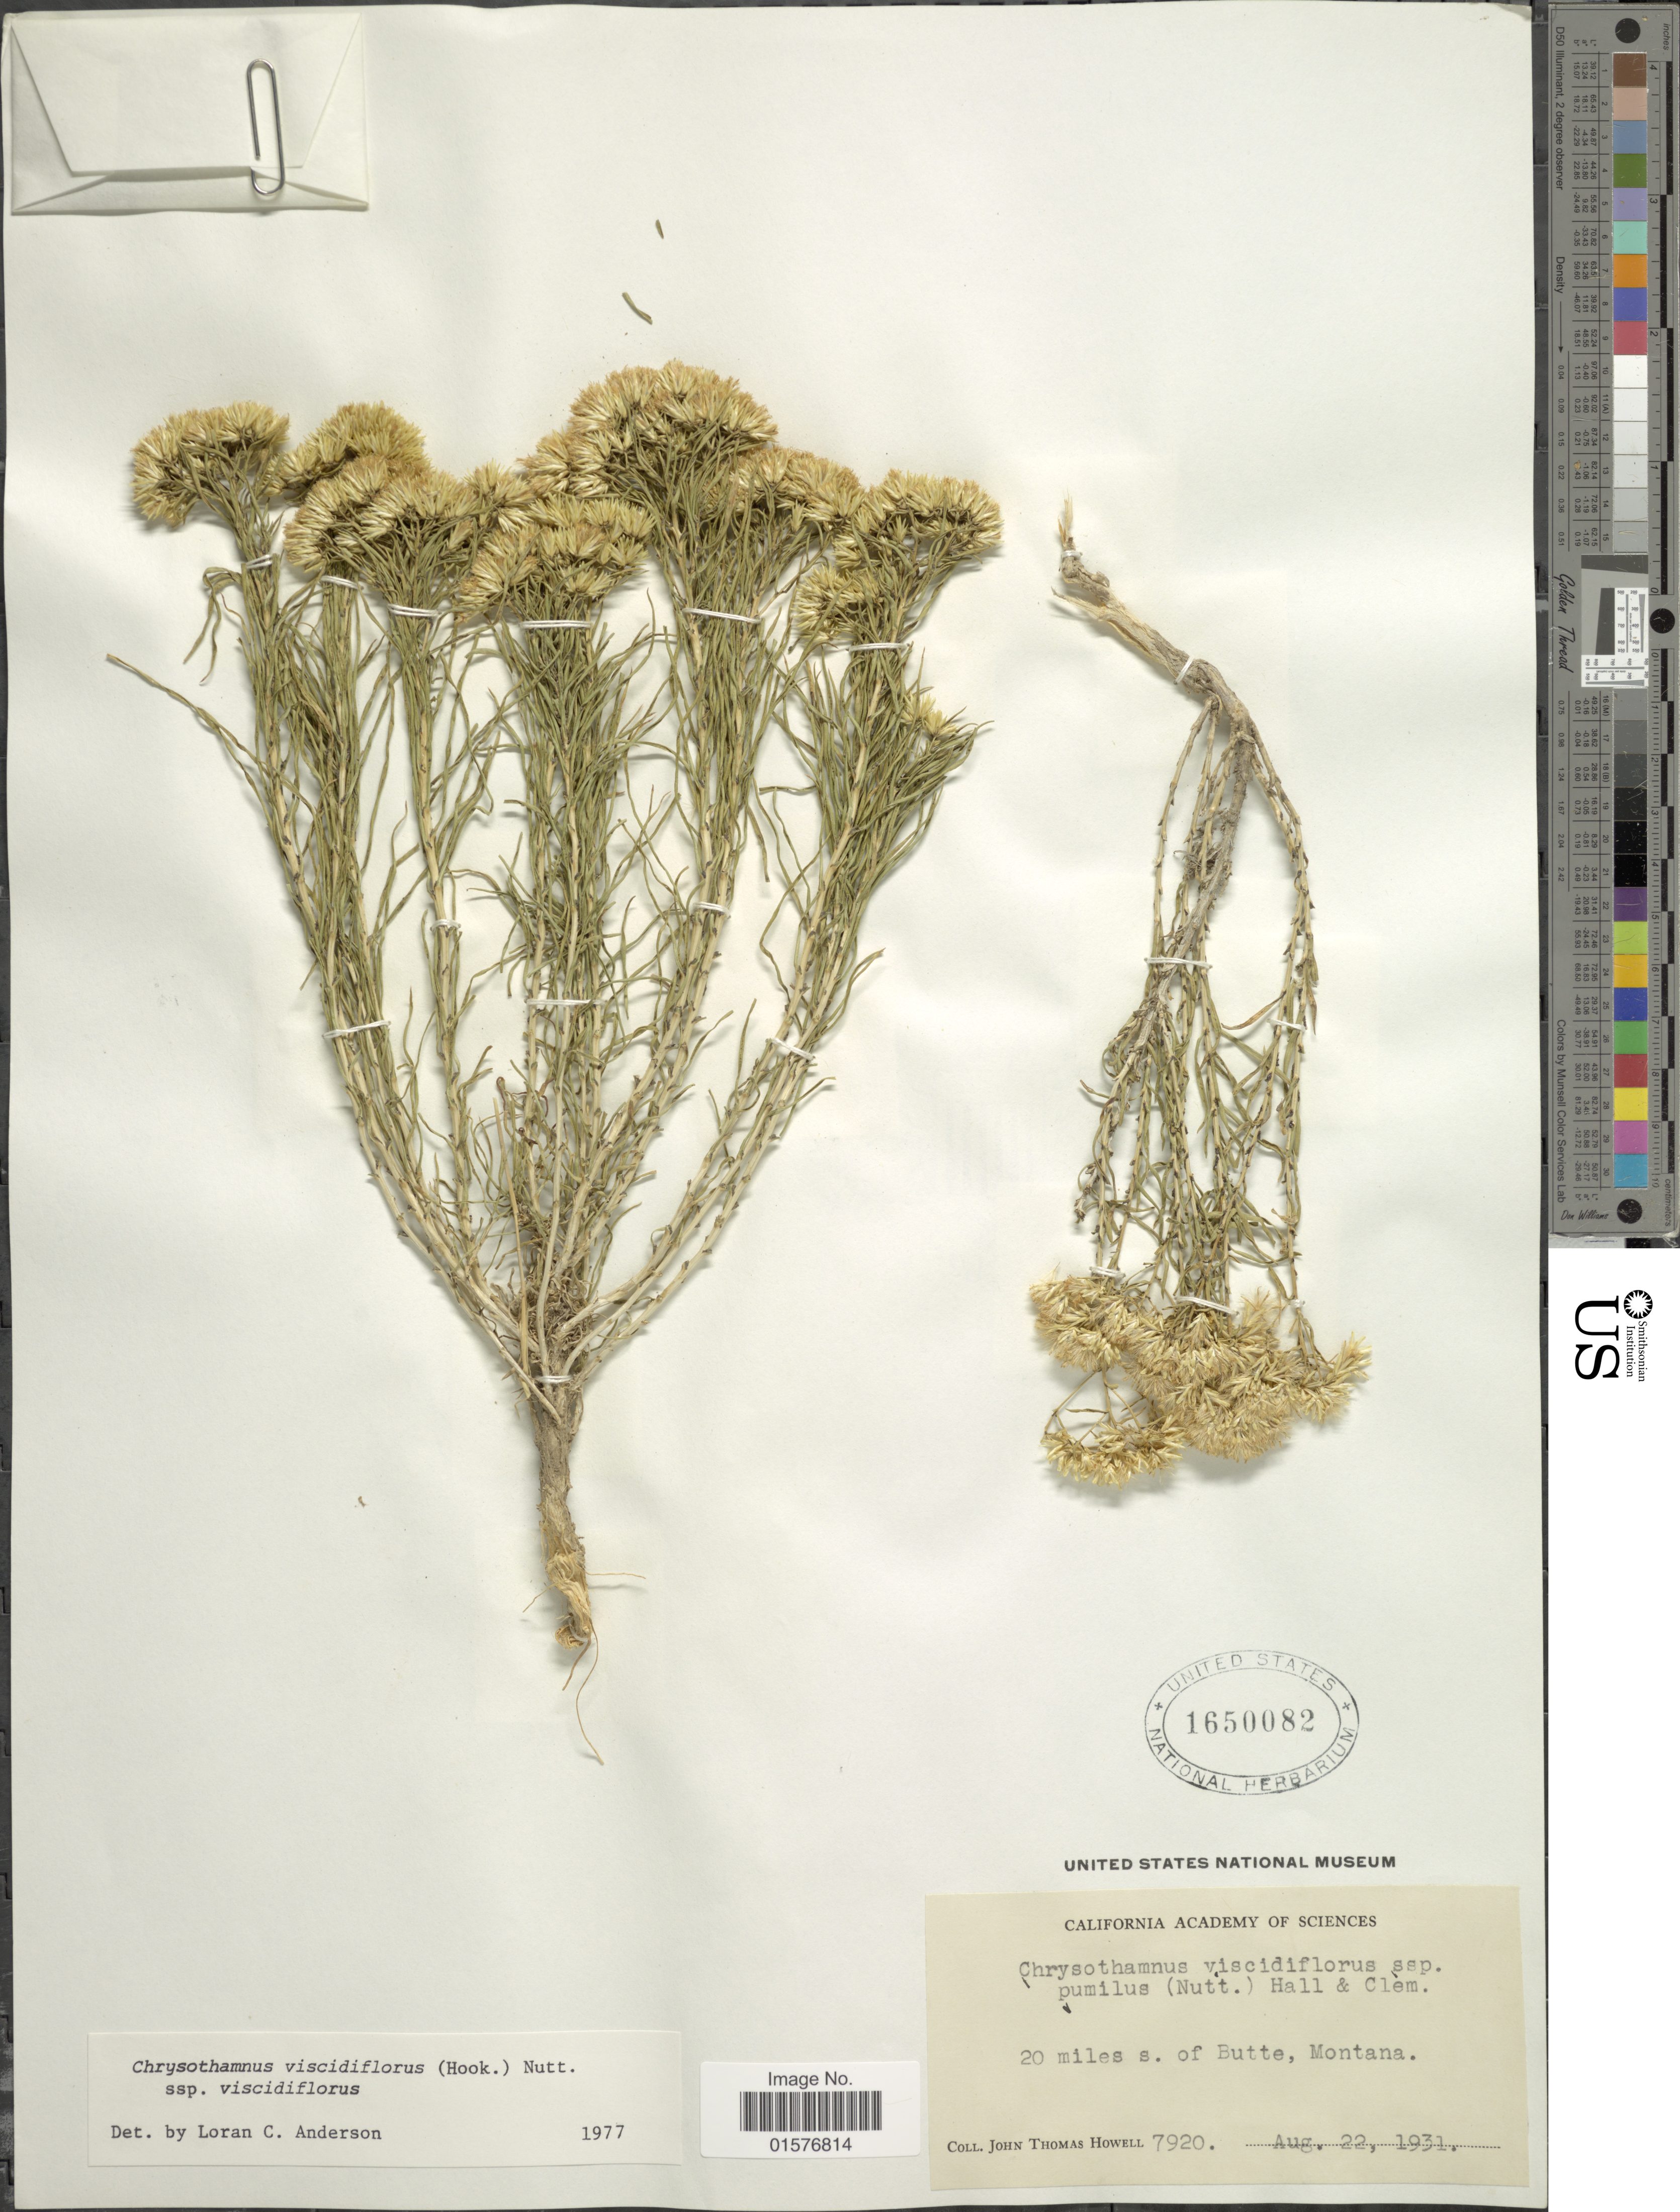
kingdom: Plantae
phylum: Tracheophyta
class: Magnoliopsida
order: Asterales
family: Asteraceae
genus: Chrysothamnus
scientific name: Chrysothamnus viscidiflorus subsp. viscidiflorus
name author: (Hook.) Nutt.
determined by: Urbatsch, Lowell E., Curator (LSU), Louisiana State University (UNITED STATES)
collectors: J. T. Howell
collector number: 7920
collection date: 1931-08-22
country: United States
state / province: Montana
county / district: Silver Bow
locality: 20 miles S of Butte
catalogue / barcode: US 1650082